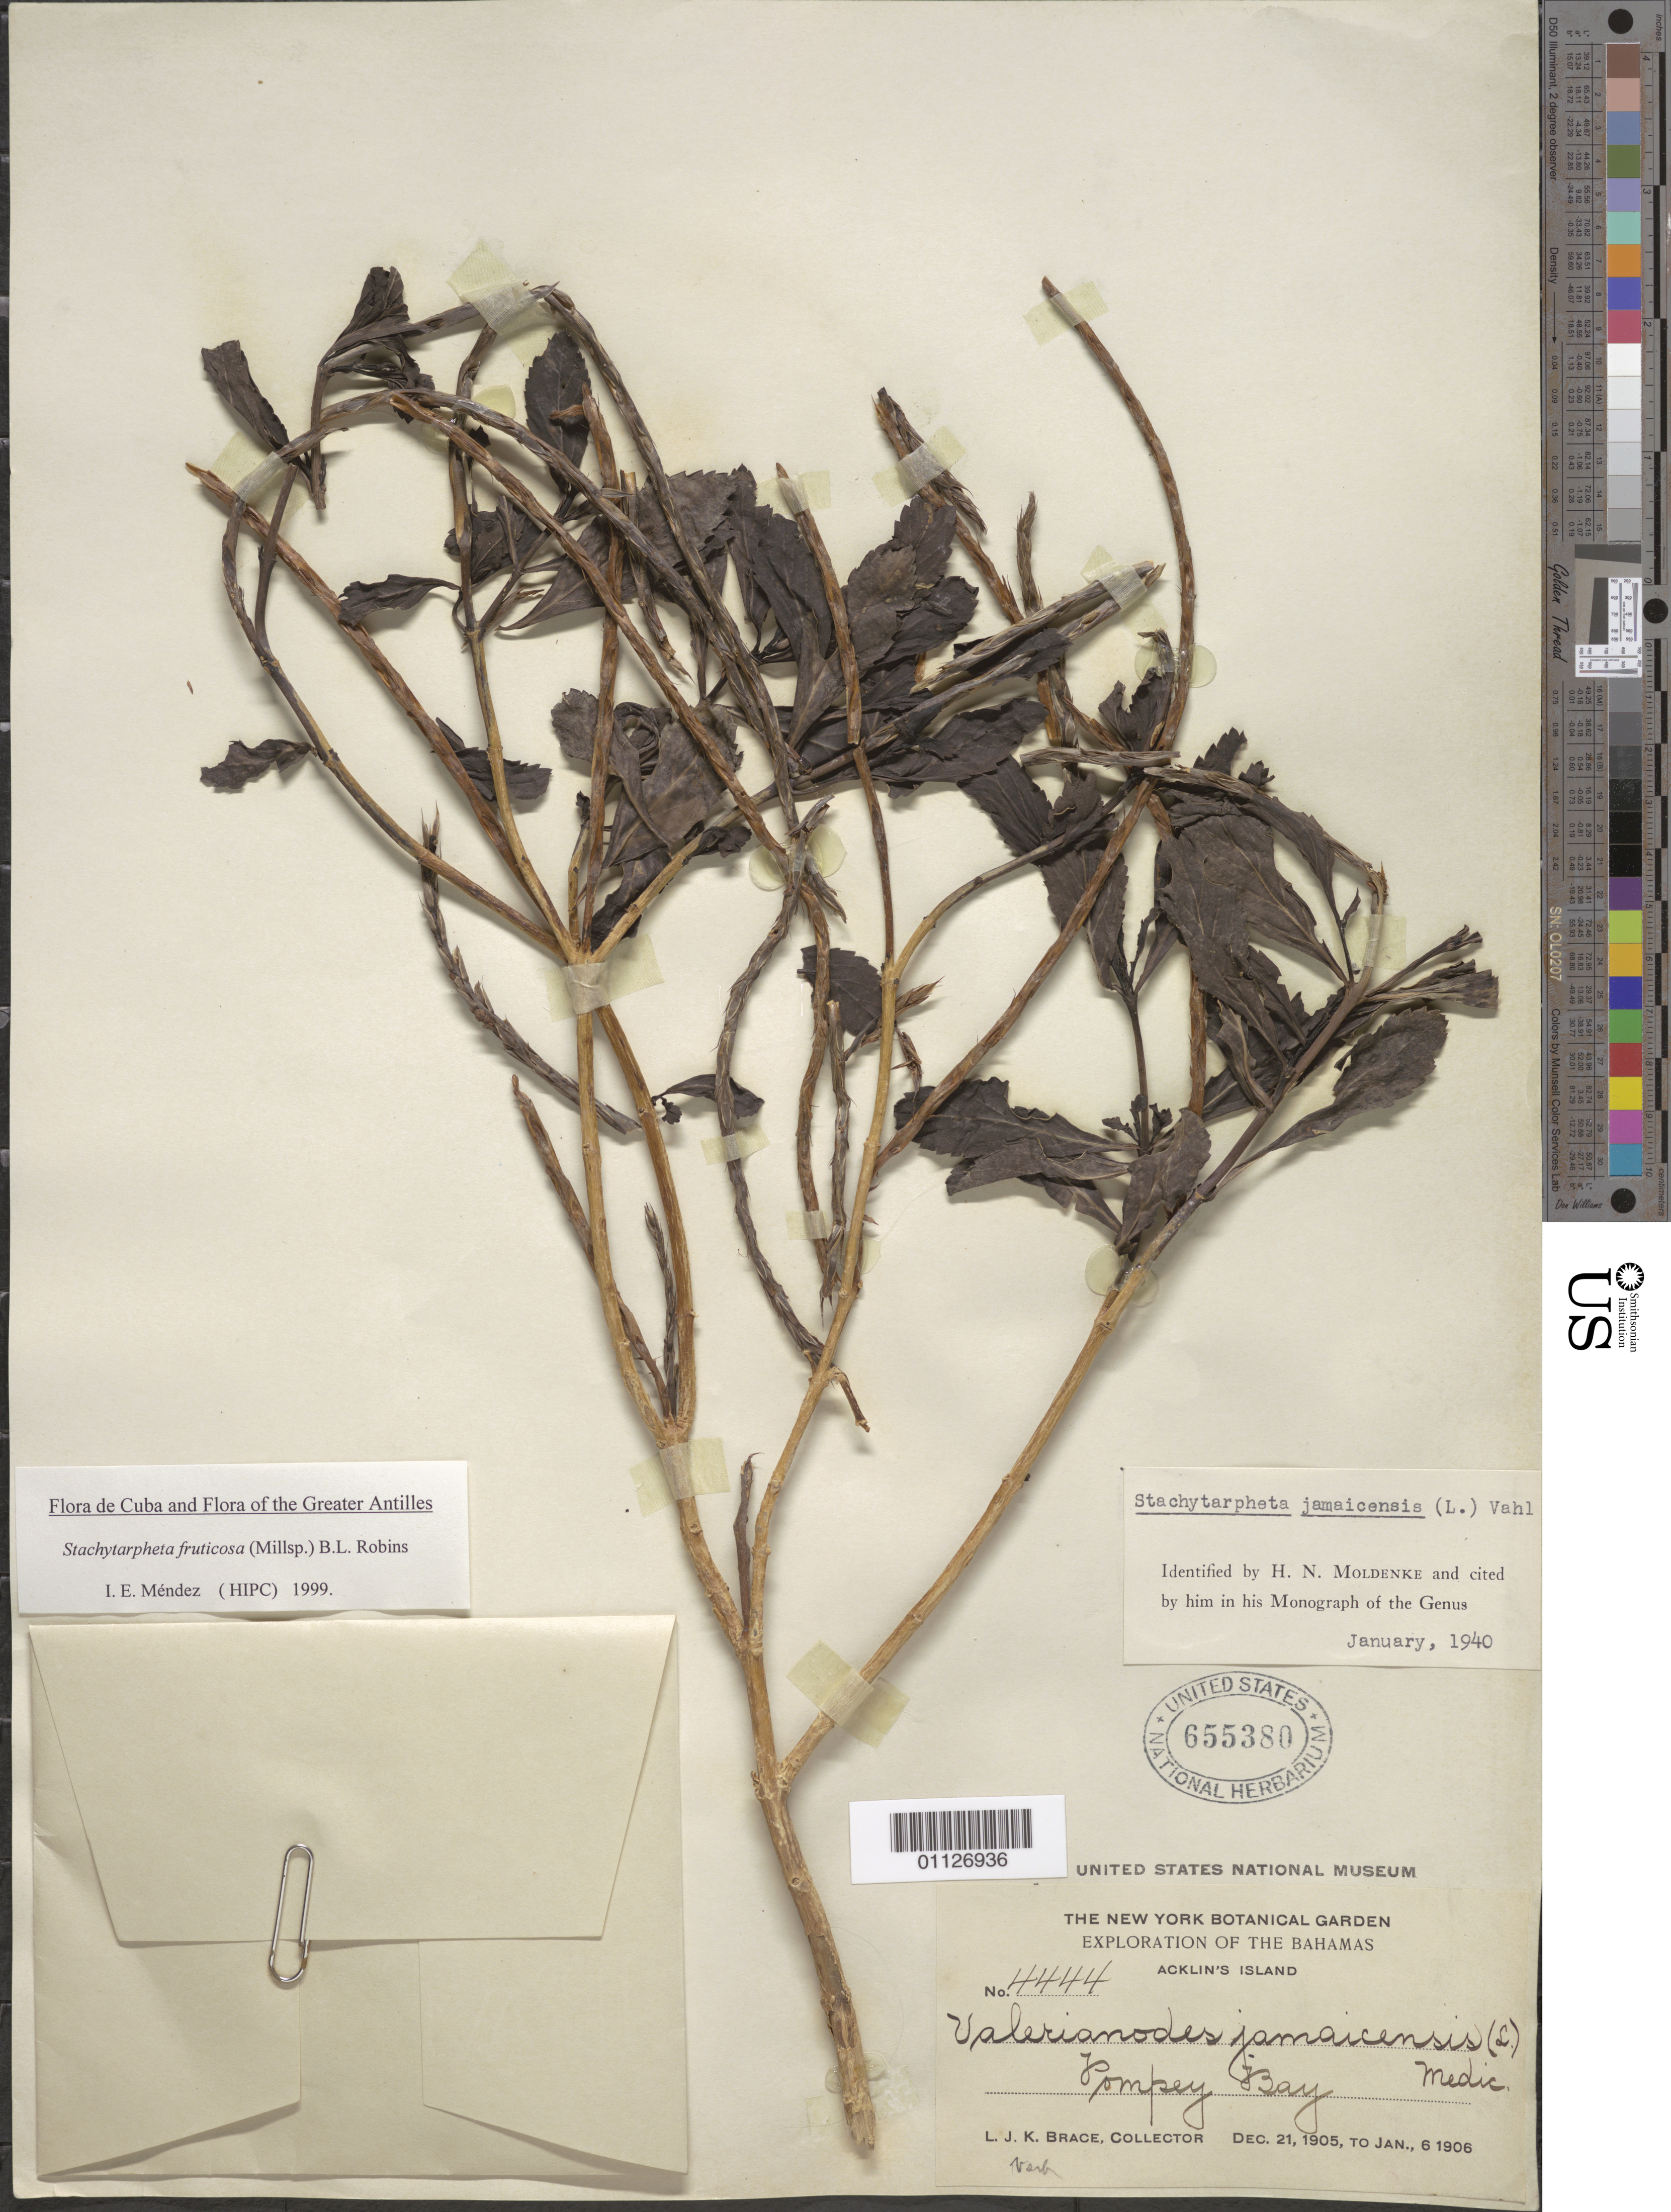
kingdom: Plantae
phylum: Tracheophyta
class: Magnoliopsida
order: Lamiales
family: Verbenaceae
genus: Stachytarpheta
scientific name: Stachytarpheta fruticosa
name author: (Millsp.) B.L. Rob.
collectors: L. J. K. Brace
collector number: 4444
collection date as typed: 21 Dec 1906 to 06 Jan 1906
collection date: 1906-01-06/1906-12-21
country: Bahamas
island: Acklin's I.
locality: Pompey Bay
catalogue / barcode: US 655380